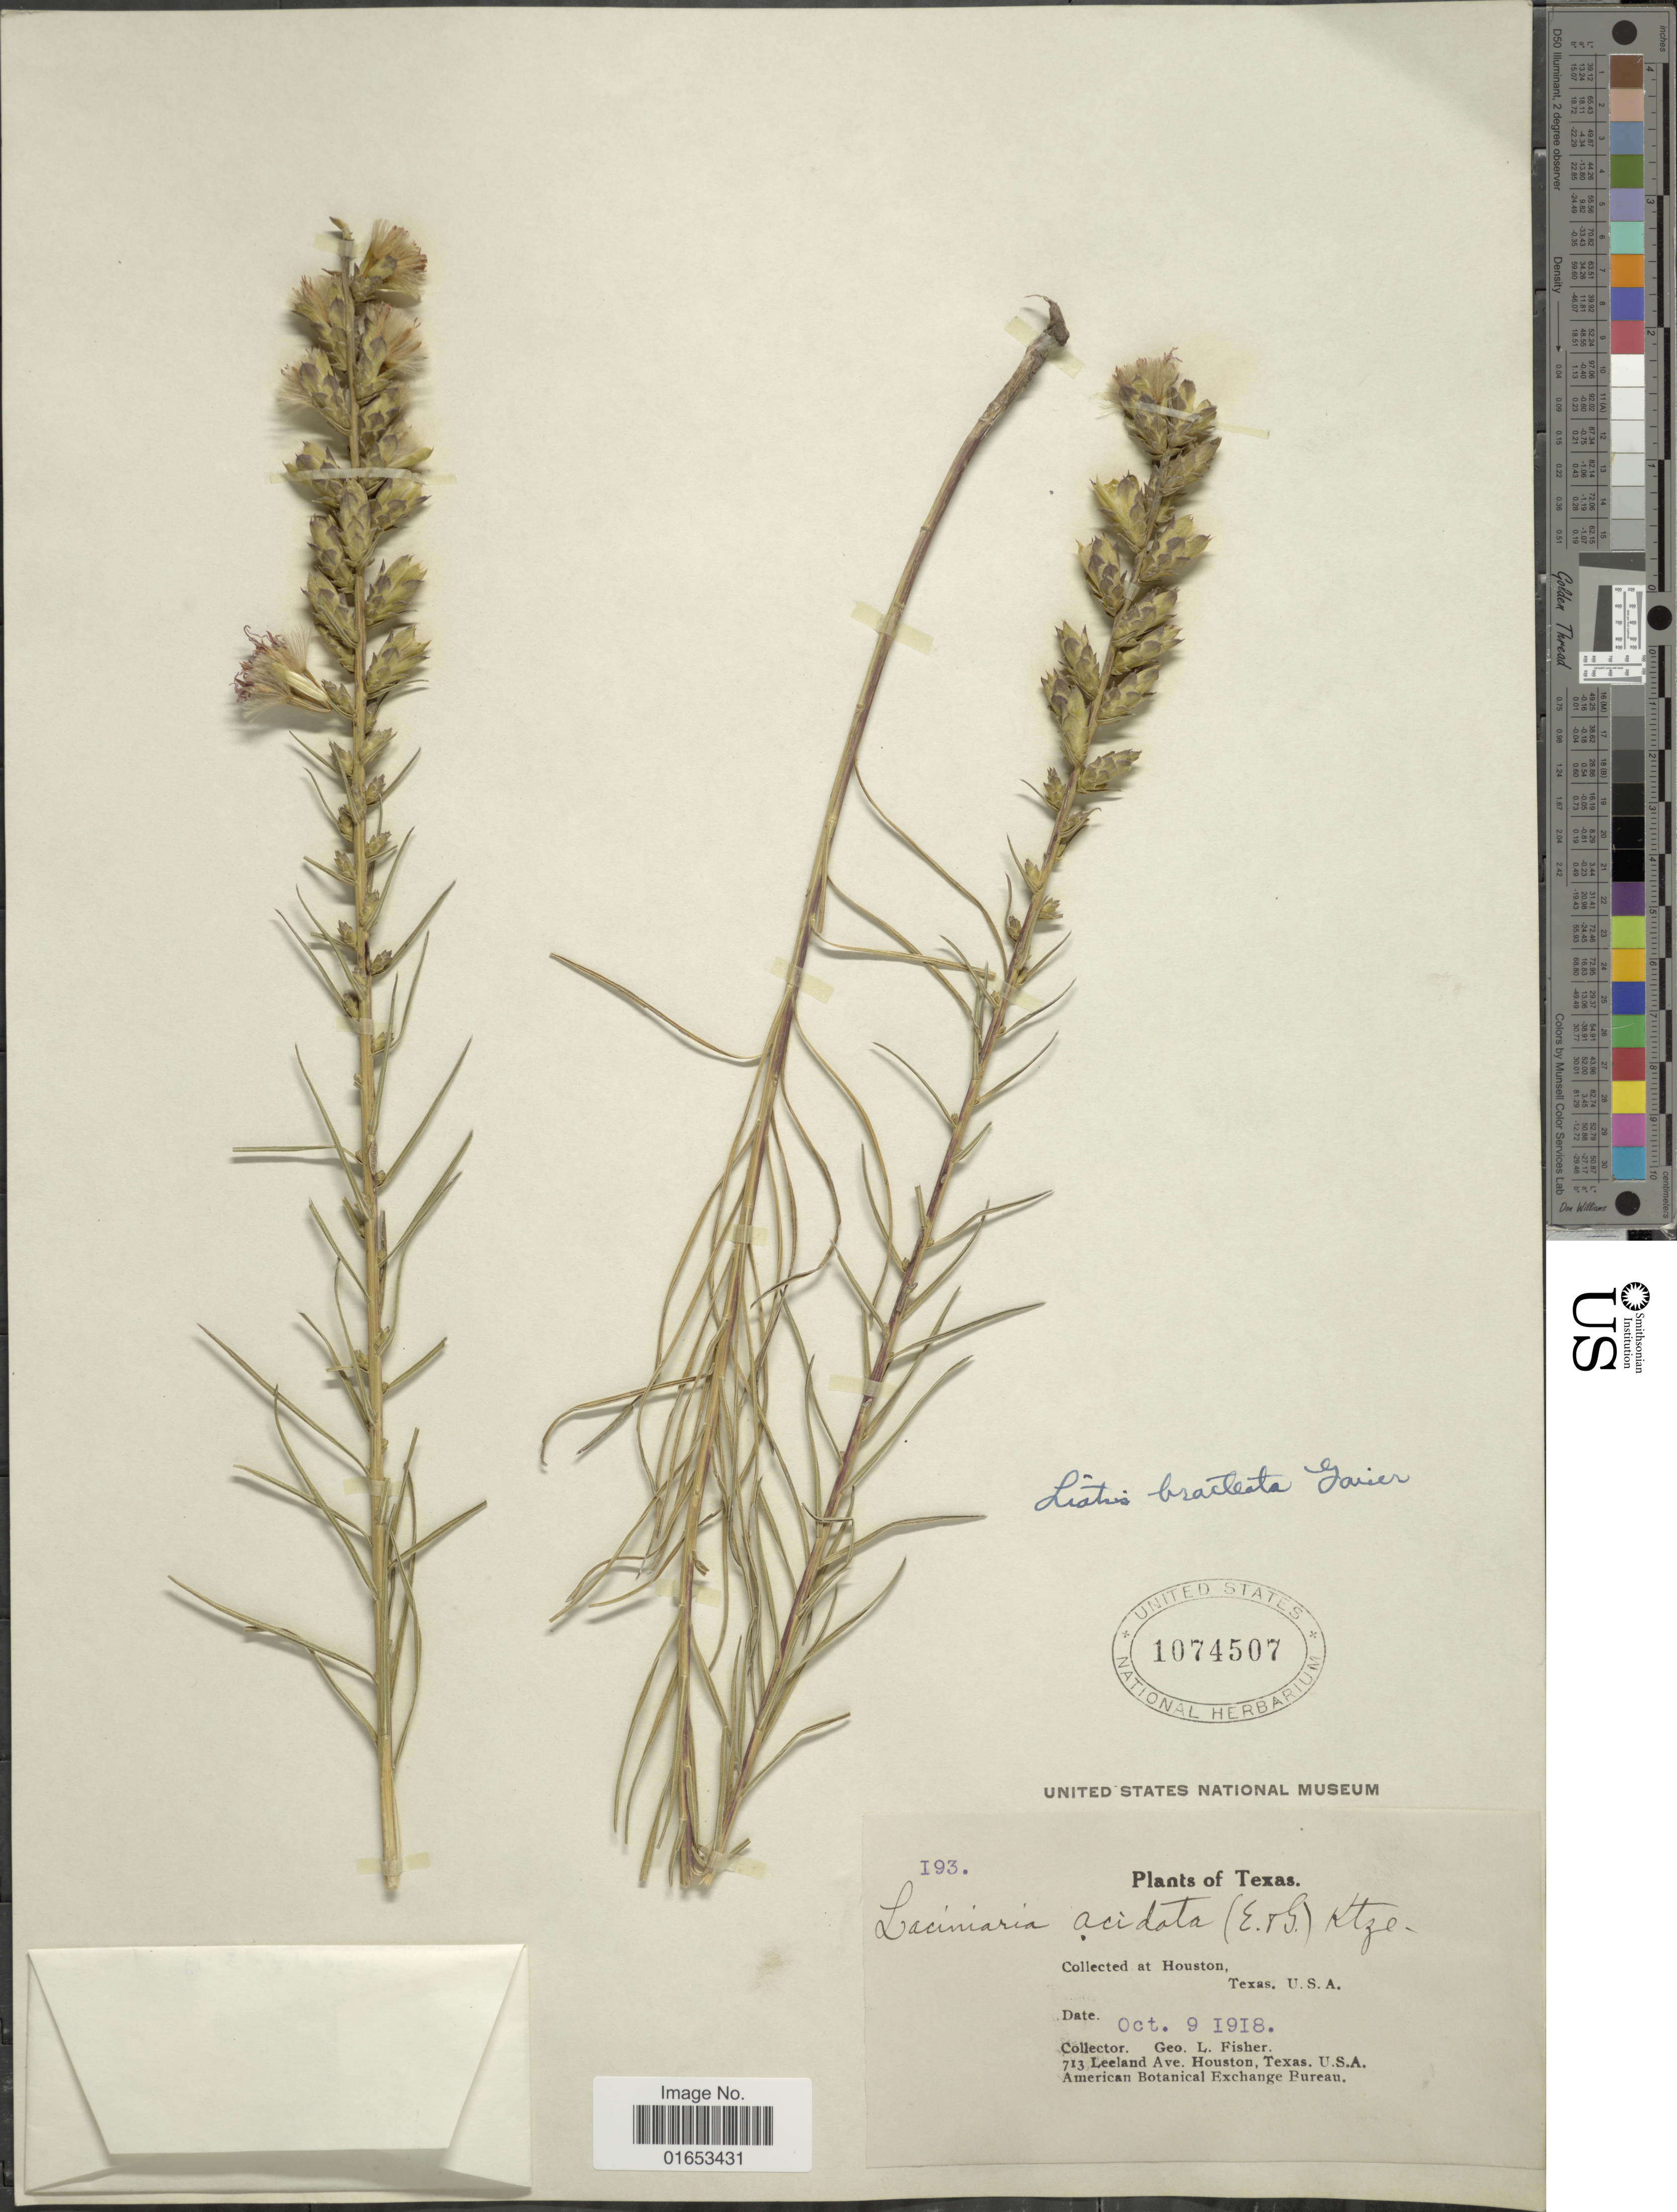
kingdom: Plantae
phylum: Tracheophyta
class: Magnoliopsida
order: Asterales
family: Asteraceae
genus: Liatris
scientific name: Liatris bracteata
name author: Gaiser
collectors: G. L. Fisher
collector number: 193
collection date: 1918-10-09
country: United States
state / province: Texas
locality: Houston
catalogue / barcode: US 1074507